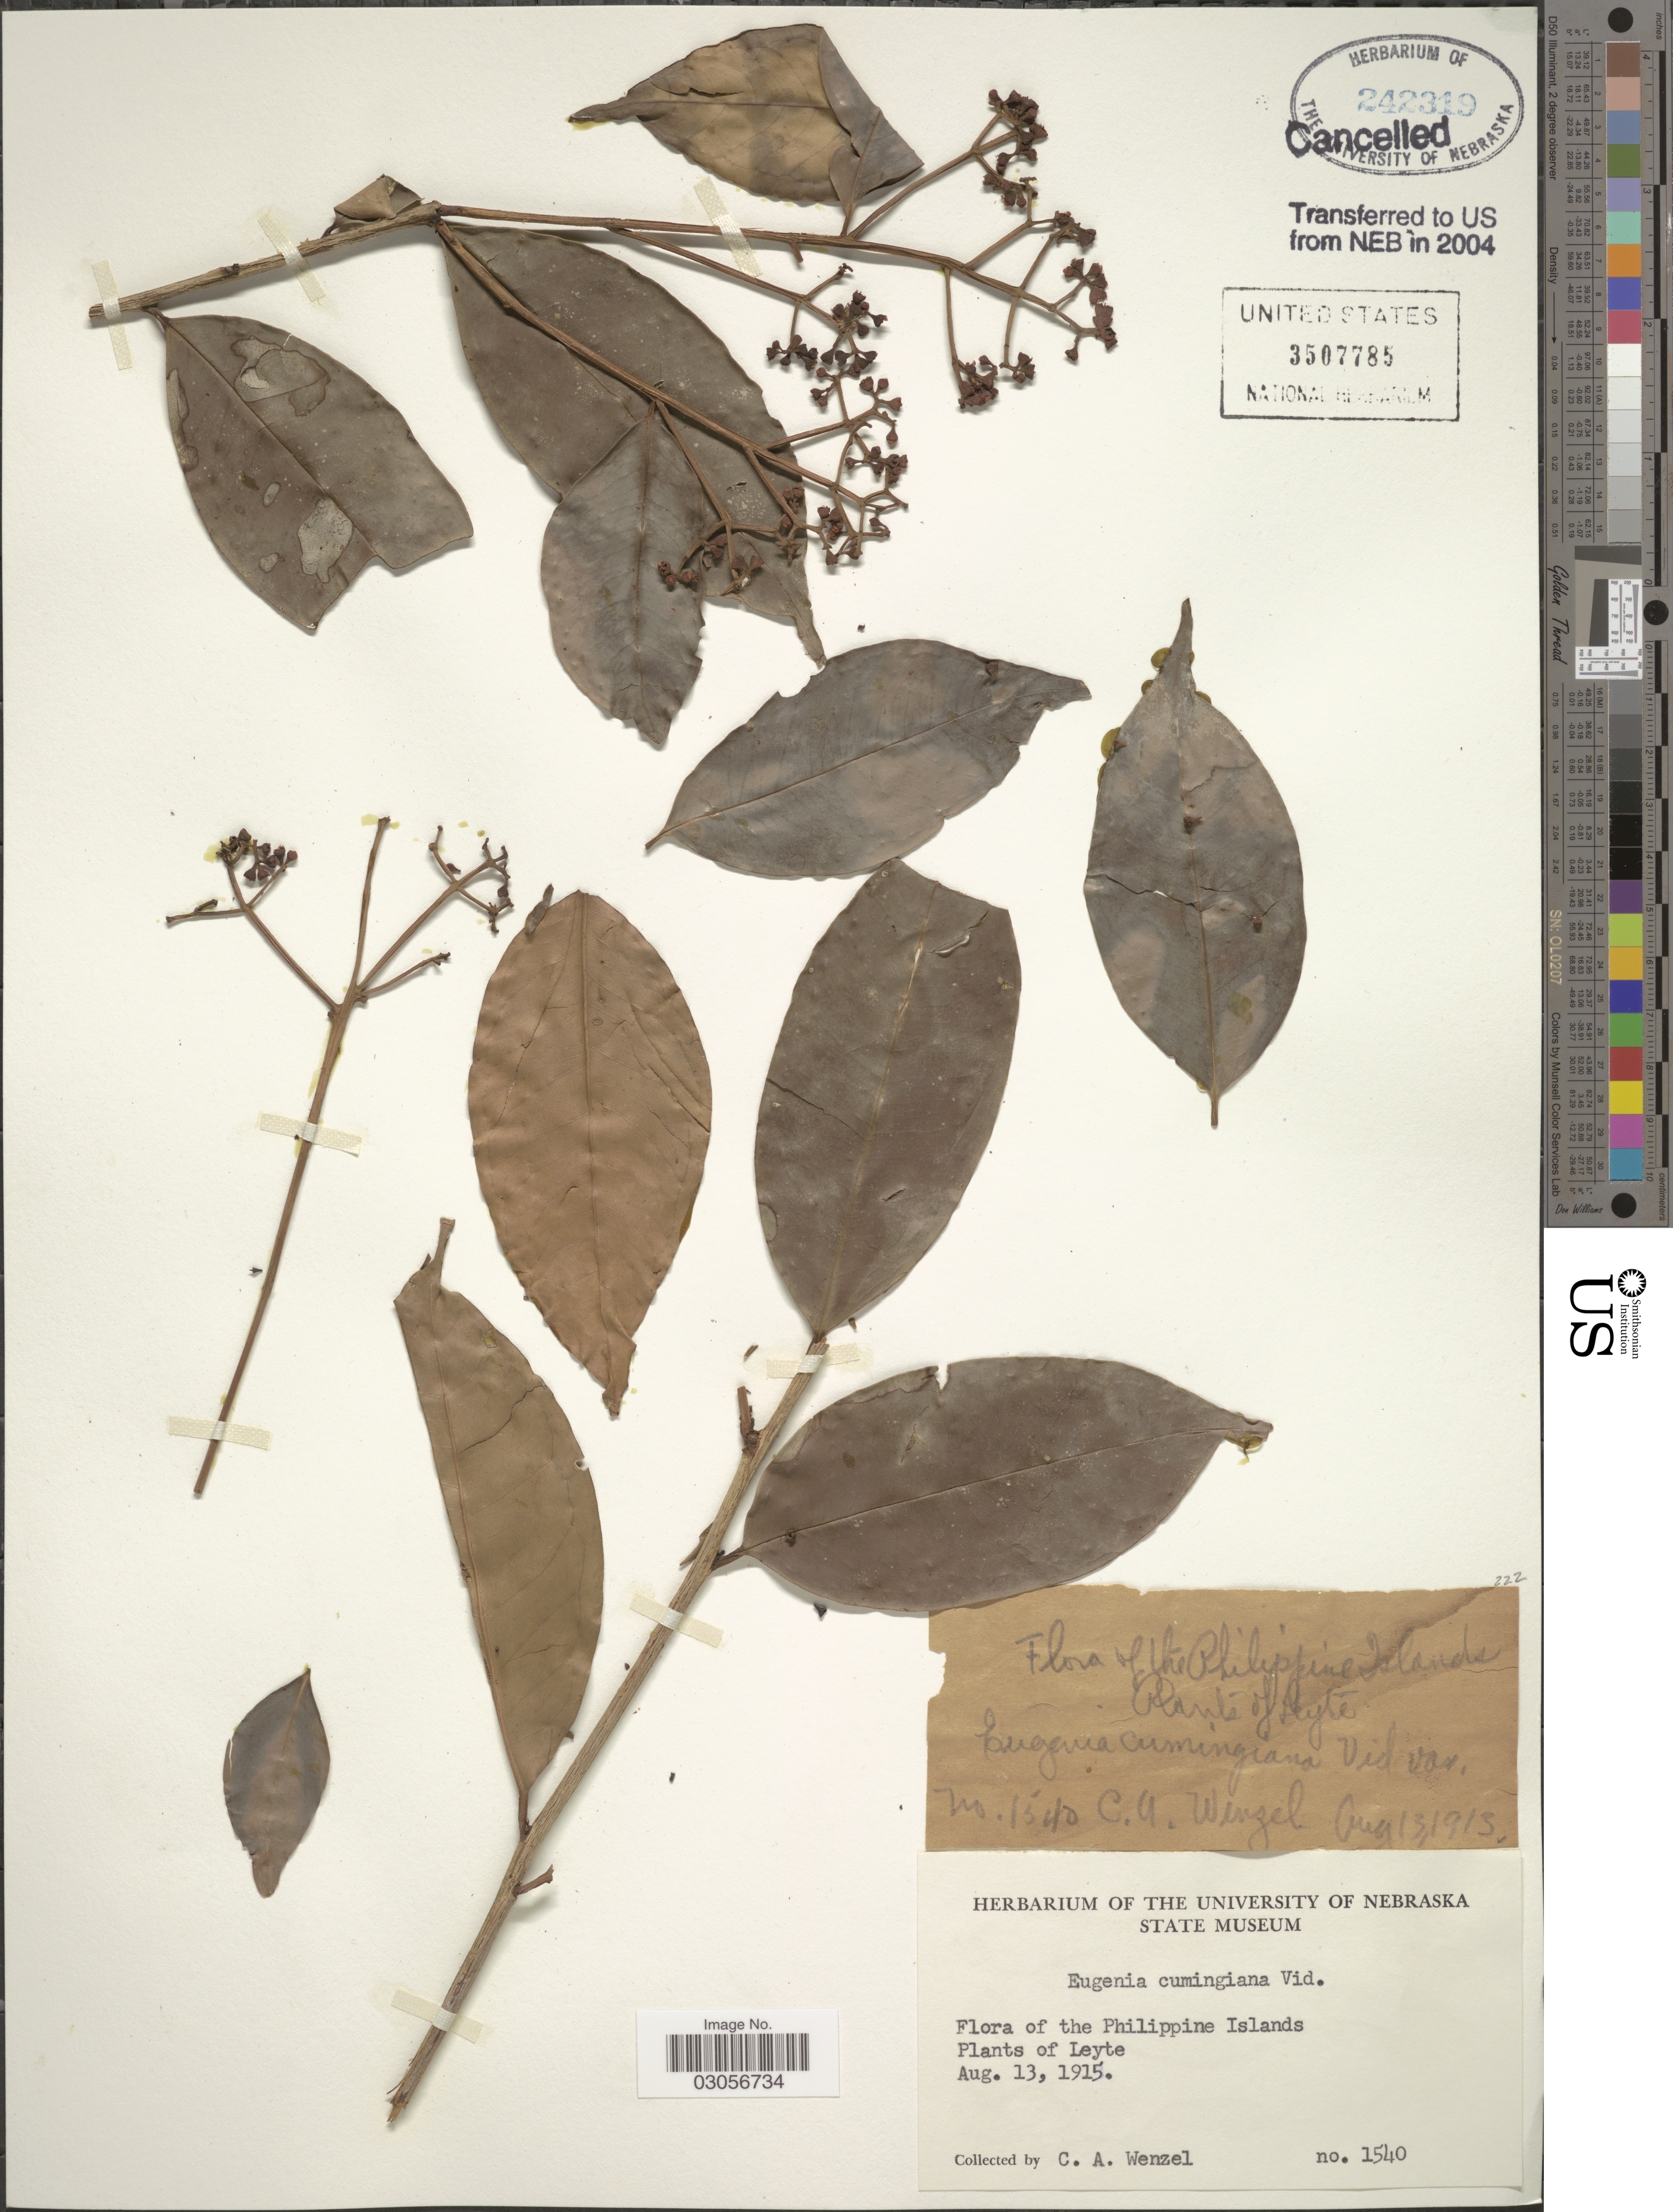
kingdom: Plantae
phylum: Tracheophyta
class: Magnoliopsida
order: Myrtales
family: Myrtaceae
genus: Syzygium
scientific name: Syzygium acuminatissimum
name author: (Blume) DC.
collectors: C. Wenzel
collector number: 1540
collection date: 1915-08-13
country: Philippines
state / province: Eastern Visayas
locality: Philippine Islands. Leyte.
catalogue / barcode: US 3507785